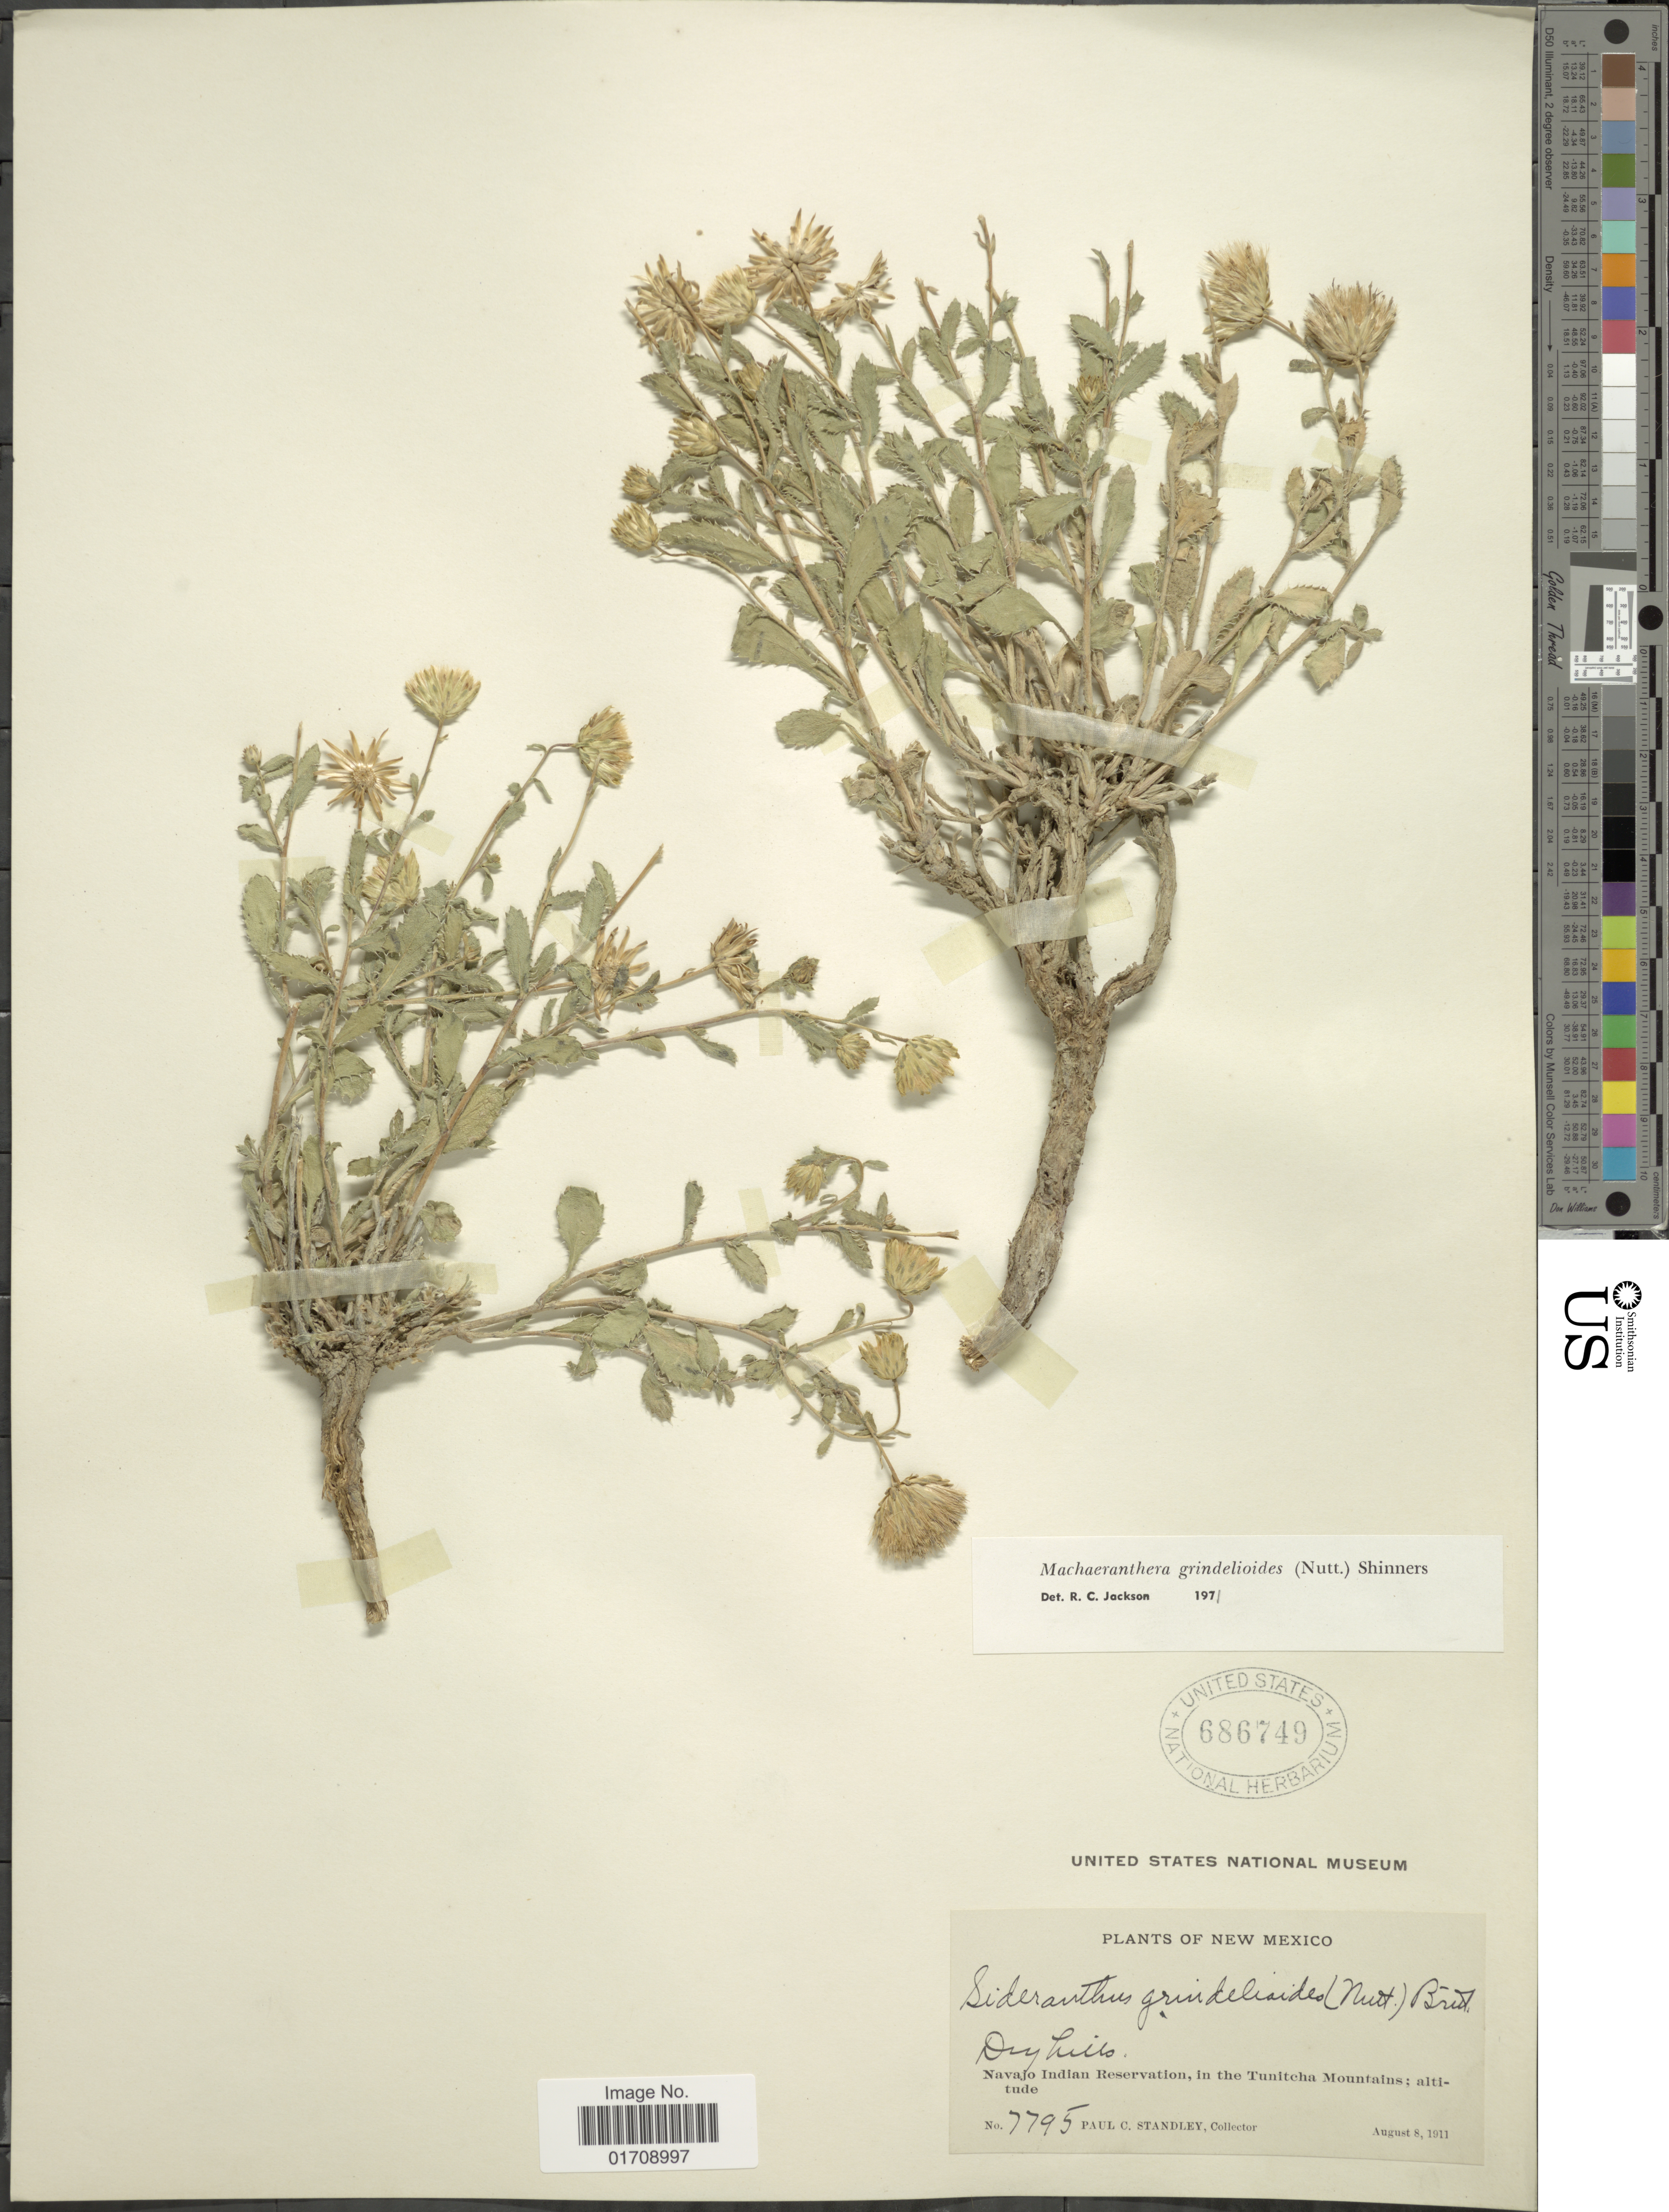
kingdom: Plantae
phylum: Tracheophyta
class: Magnoliopsida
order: Asterales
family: Asteraceae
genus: Machaeranthera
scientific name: Machaeranthera grindelioides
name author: (Nutt.) Shinners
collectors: P. C. Standley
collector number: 7795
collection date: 1911-08-08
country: United States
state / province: New Mexico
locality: Navajo Indian Reservation, in the Tunitcha Mountains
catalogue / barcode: US 686749